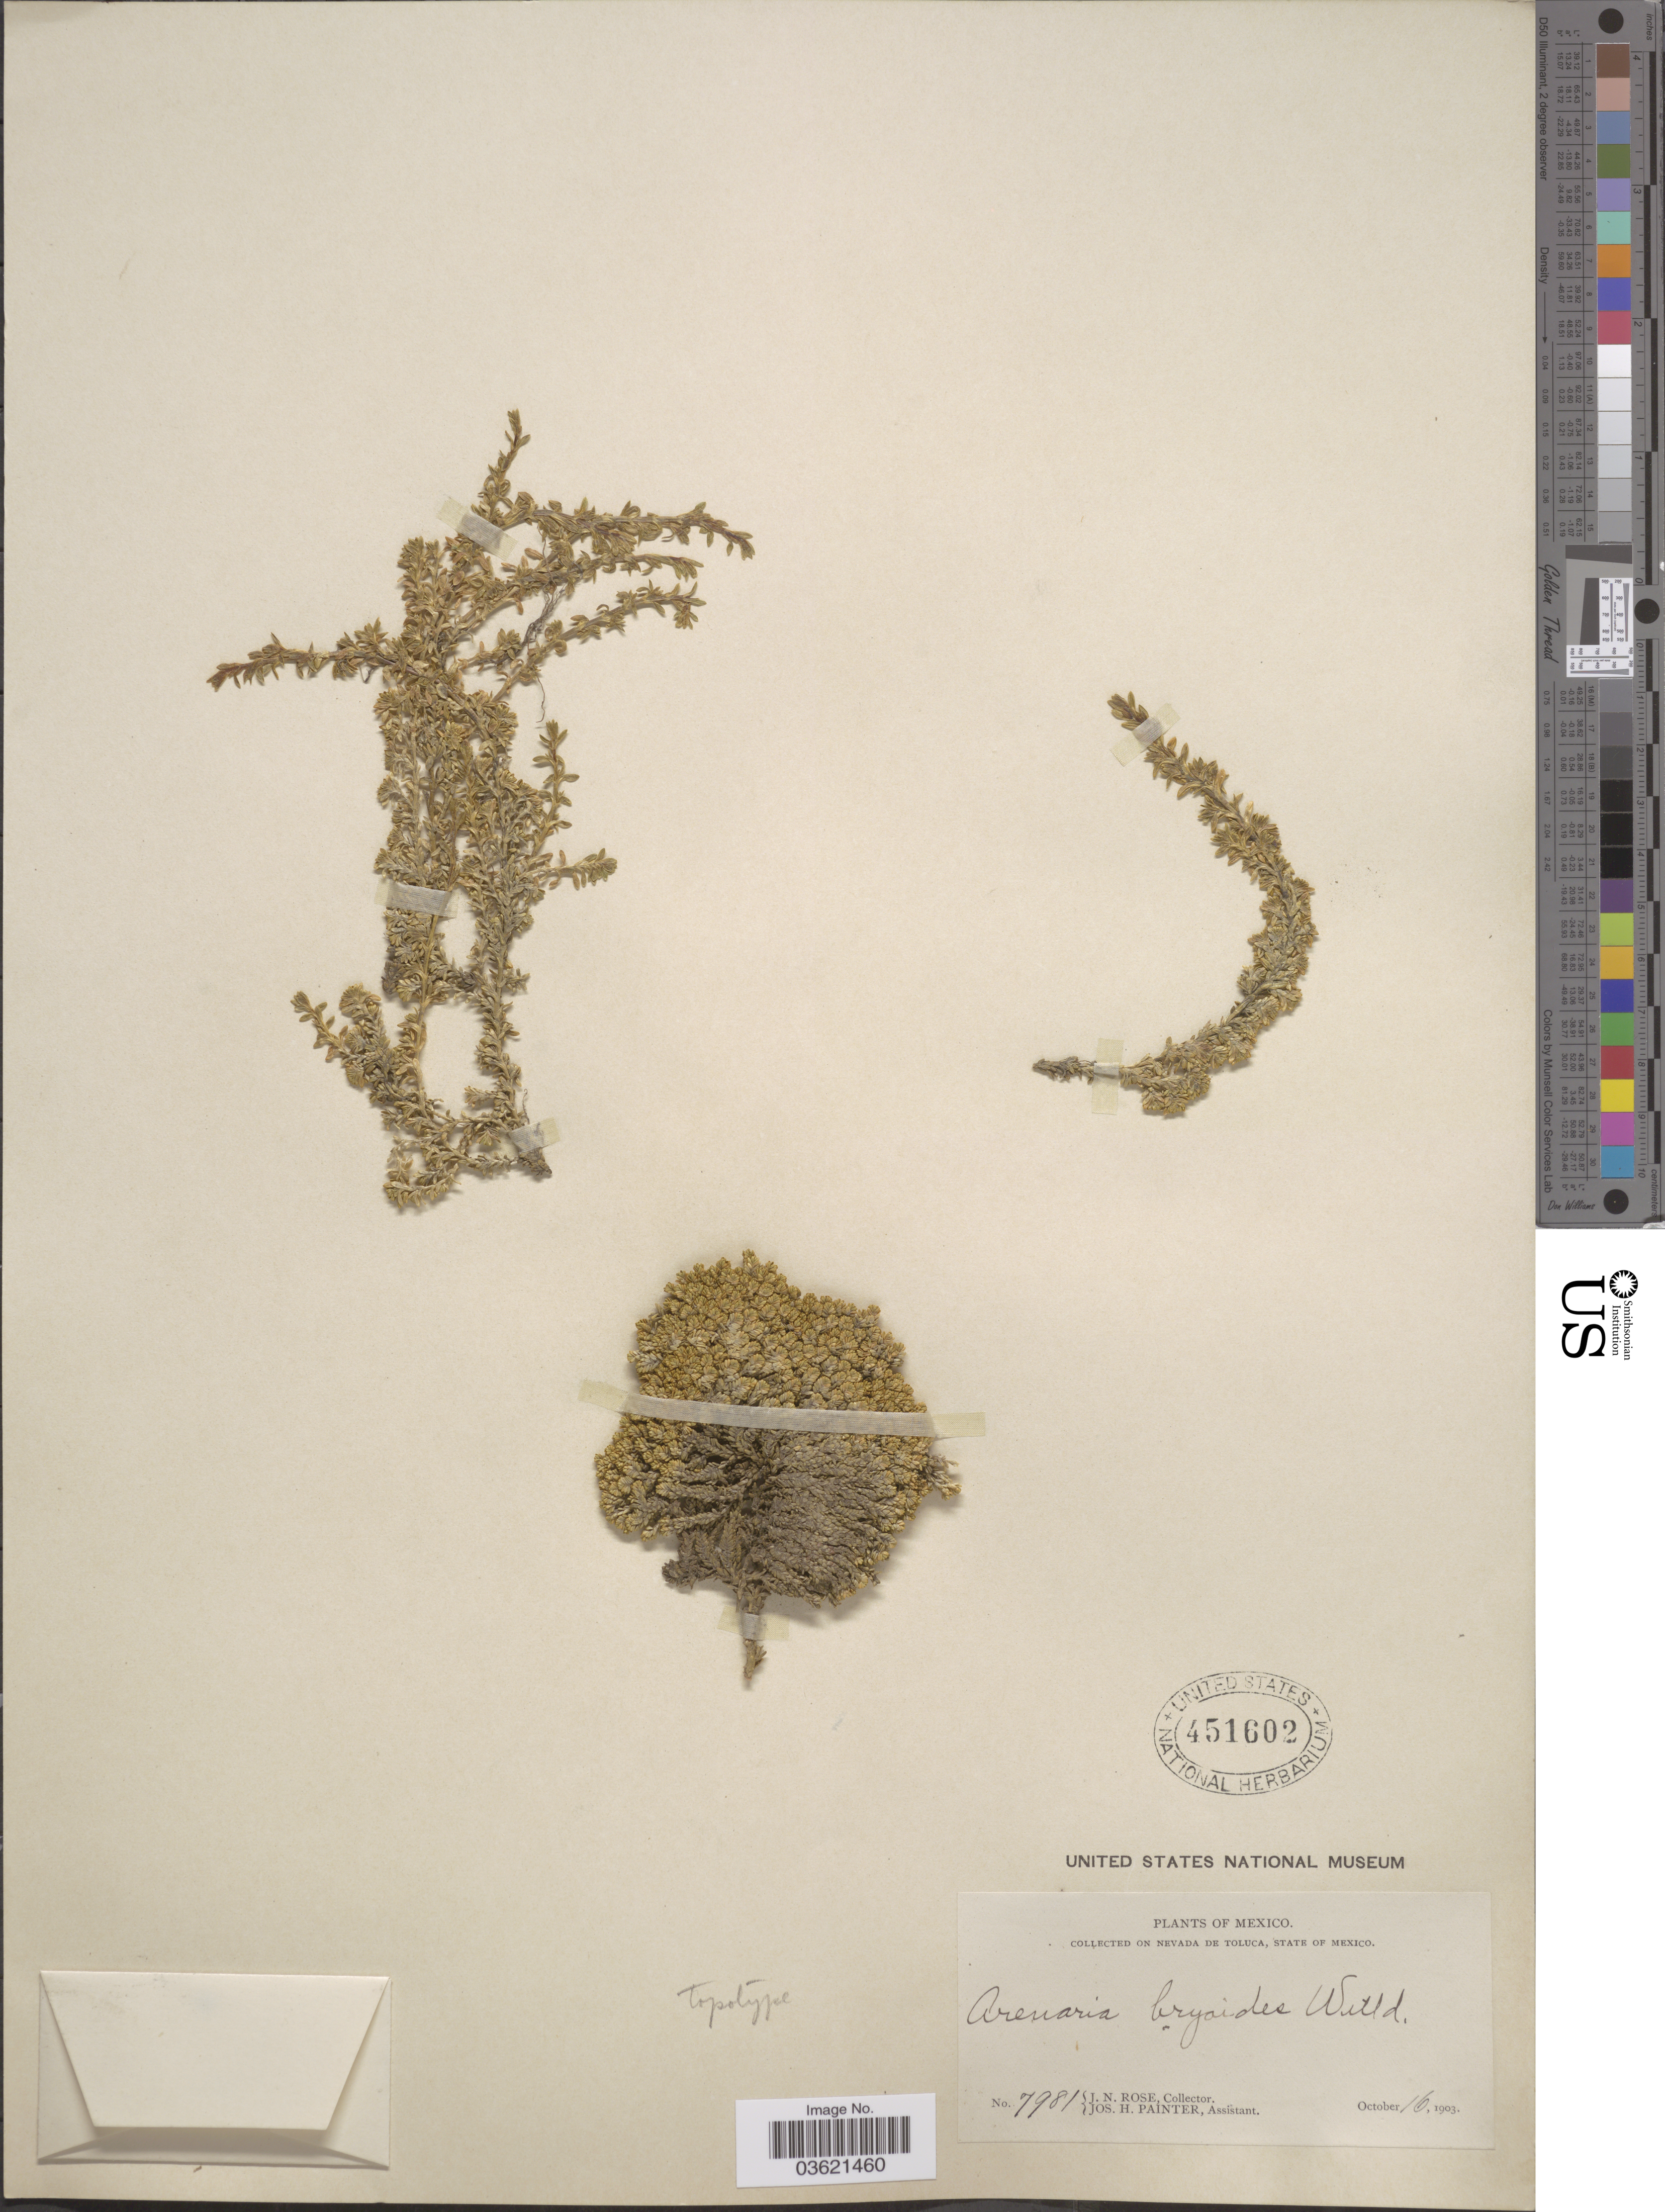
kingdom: Plantae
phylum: Tracheophyta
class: Magnoliopsida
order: Caryophyllales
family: Caryophyllaceae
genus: Arenaria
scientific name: Arenaria bryoides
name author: Willd. ex D.F.K. Schltdl.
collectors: J. N. Rose & J. H. Painter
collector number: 7981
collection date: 1903-10-16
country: Mexico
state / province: México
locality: Nevada de Toluca.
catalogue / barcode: US 451602